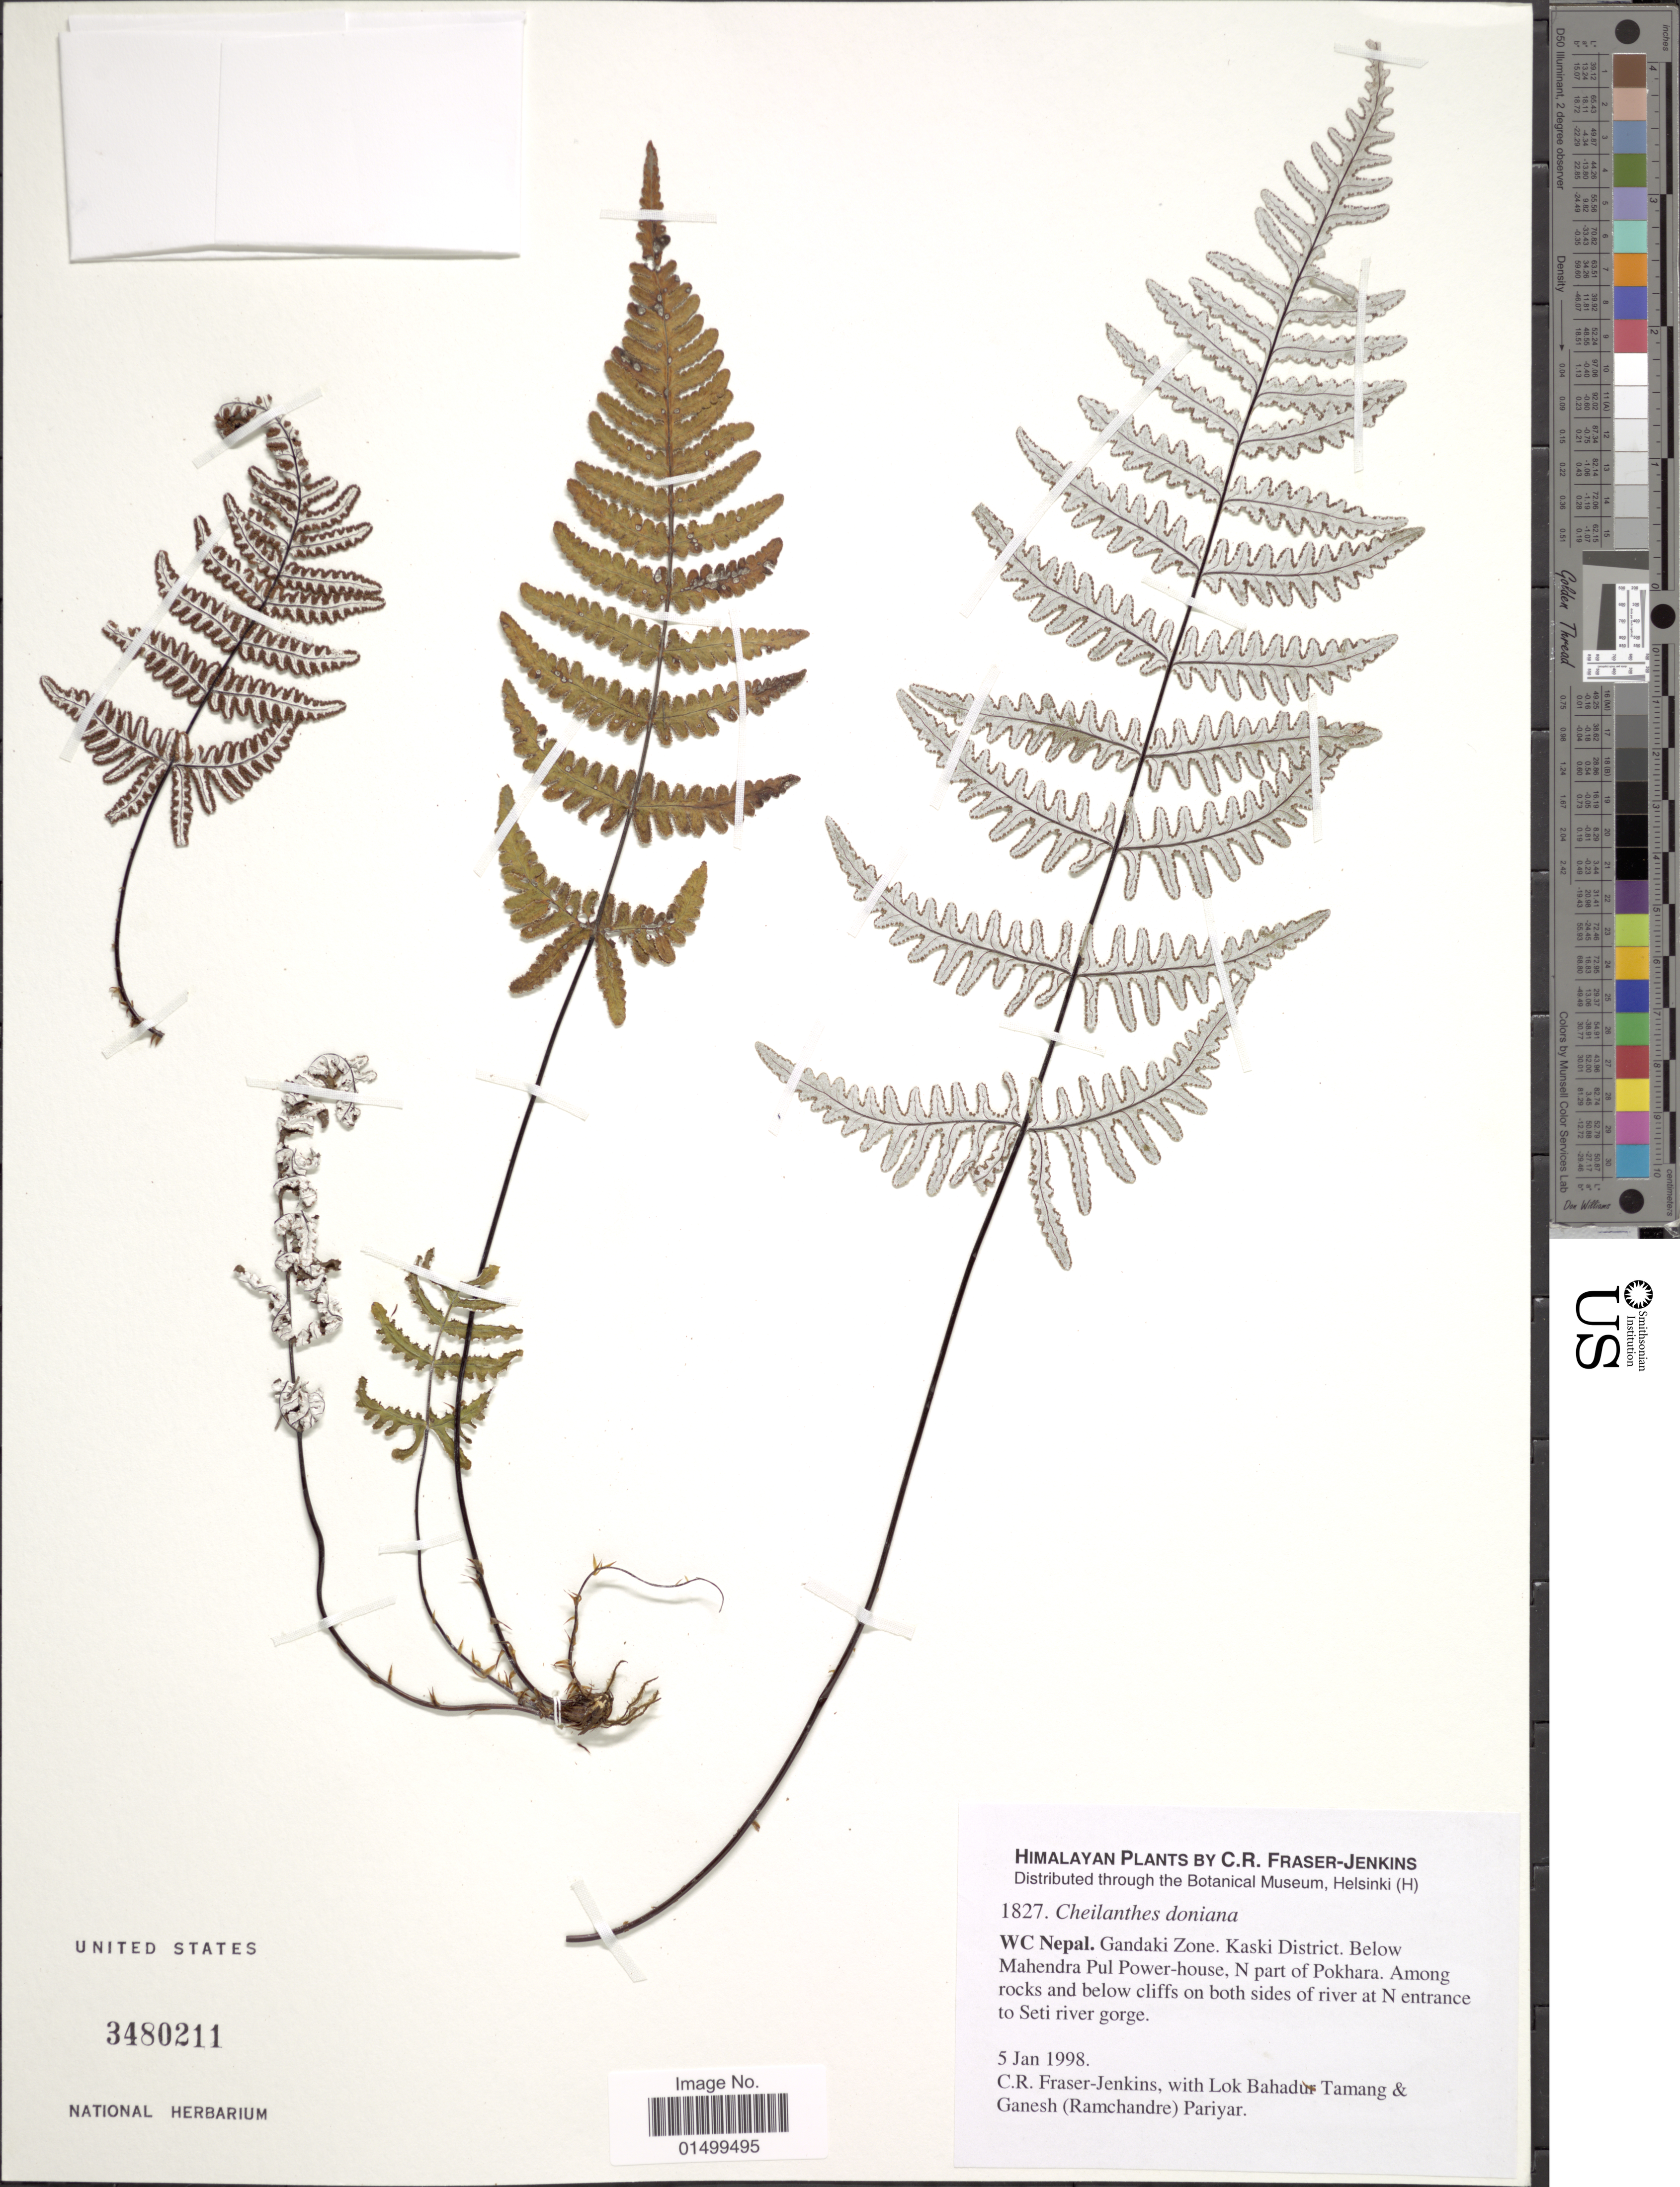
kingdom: Plantae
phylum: Tracheophyta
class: Polypodiopsida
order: Polypodiales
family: Pteridaceae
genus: Cheilanthes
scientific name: Cheilanthes doniana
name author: Fraser-Jenk. & Khullar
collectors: C. R. Fraser-Jenkins, L. Tamang & G. Pariyar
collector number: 1872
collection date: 1998-01-05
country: Nepal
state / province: Gandaki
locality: Kaski District. Below Mahendra Pul Power- house, N part of Pokhara. Among rocks and below cliffs on both sides of rives at N entrance to Seti river gorge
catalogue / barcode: US 3480211